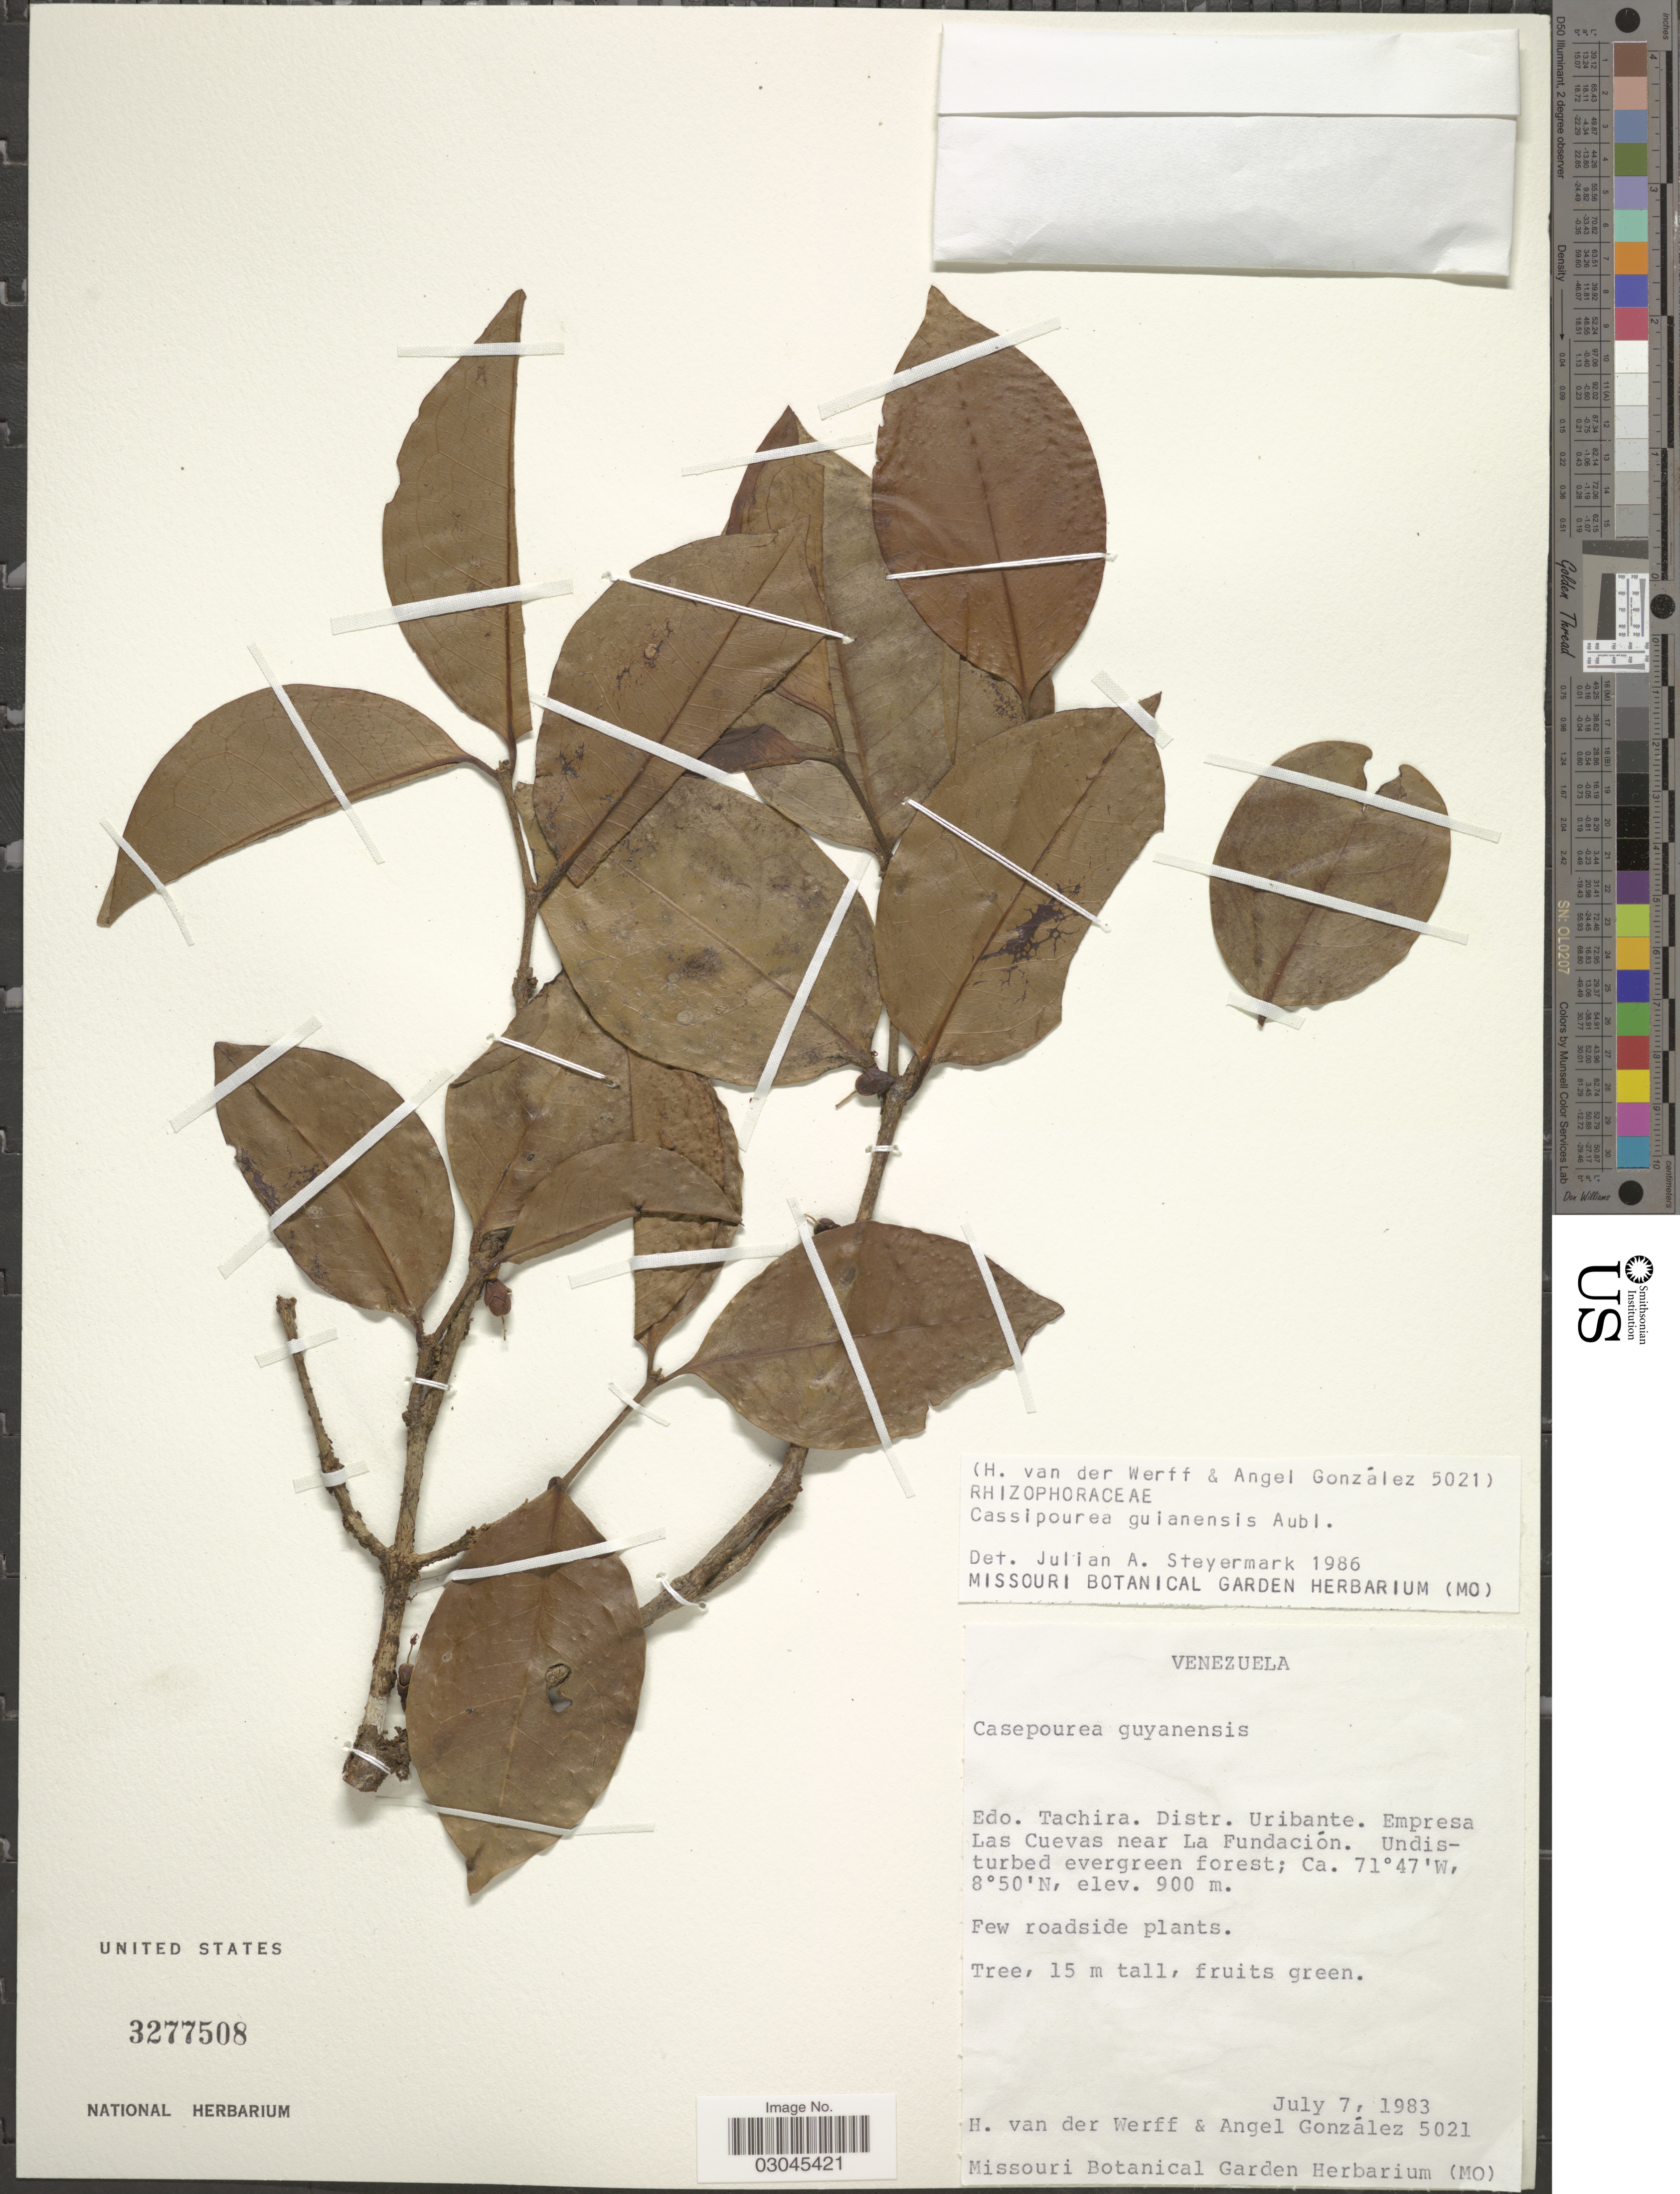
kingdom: Plantae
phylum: Tracheophyta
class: Magnoliopsida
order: Malpighiales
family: Rhizophoraceae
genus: Cassipourea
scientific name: Cassipourea guianensis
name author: Aubl.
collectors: H. van der Werff & A. C. González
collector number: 5021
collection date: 1983-07-07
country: Venezuela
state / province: Tachira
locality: Edo. Tachira. Distr. Uribante. Empresa Las Cuevas near La Fundación.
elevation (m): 900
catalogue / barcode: US 3277508